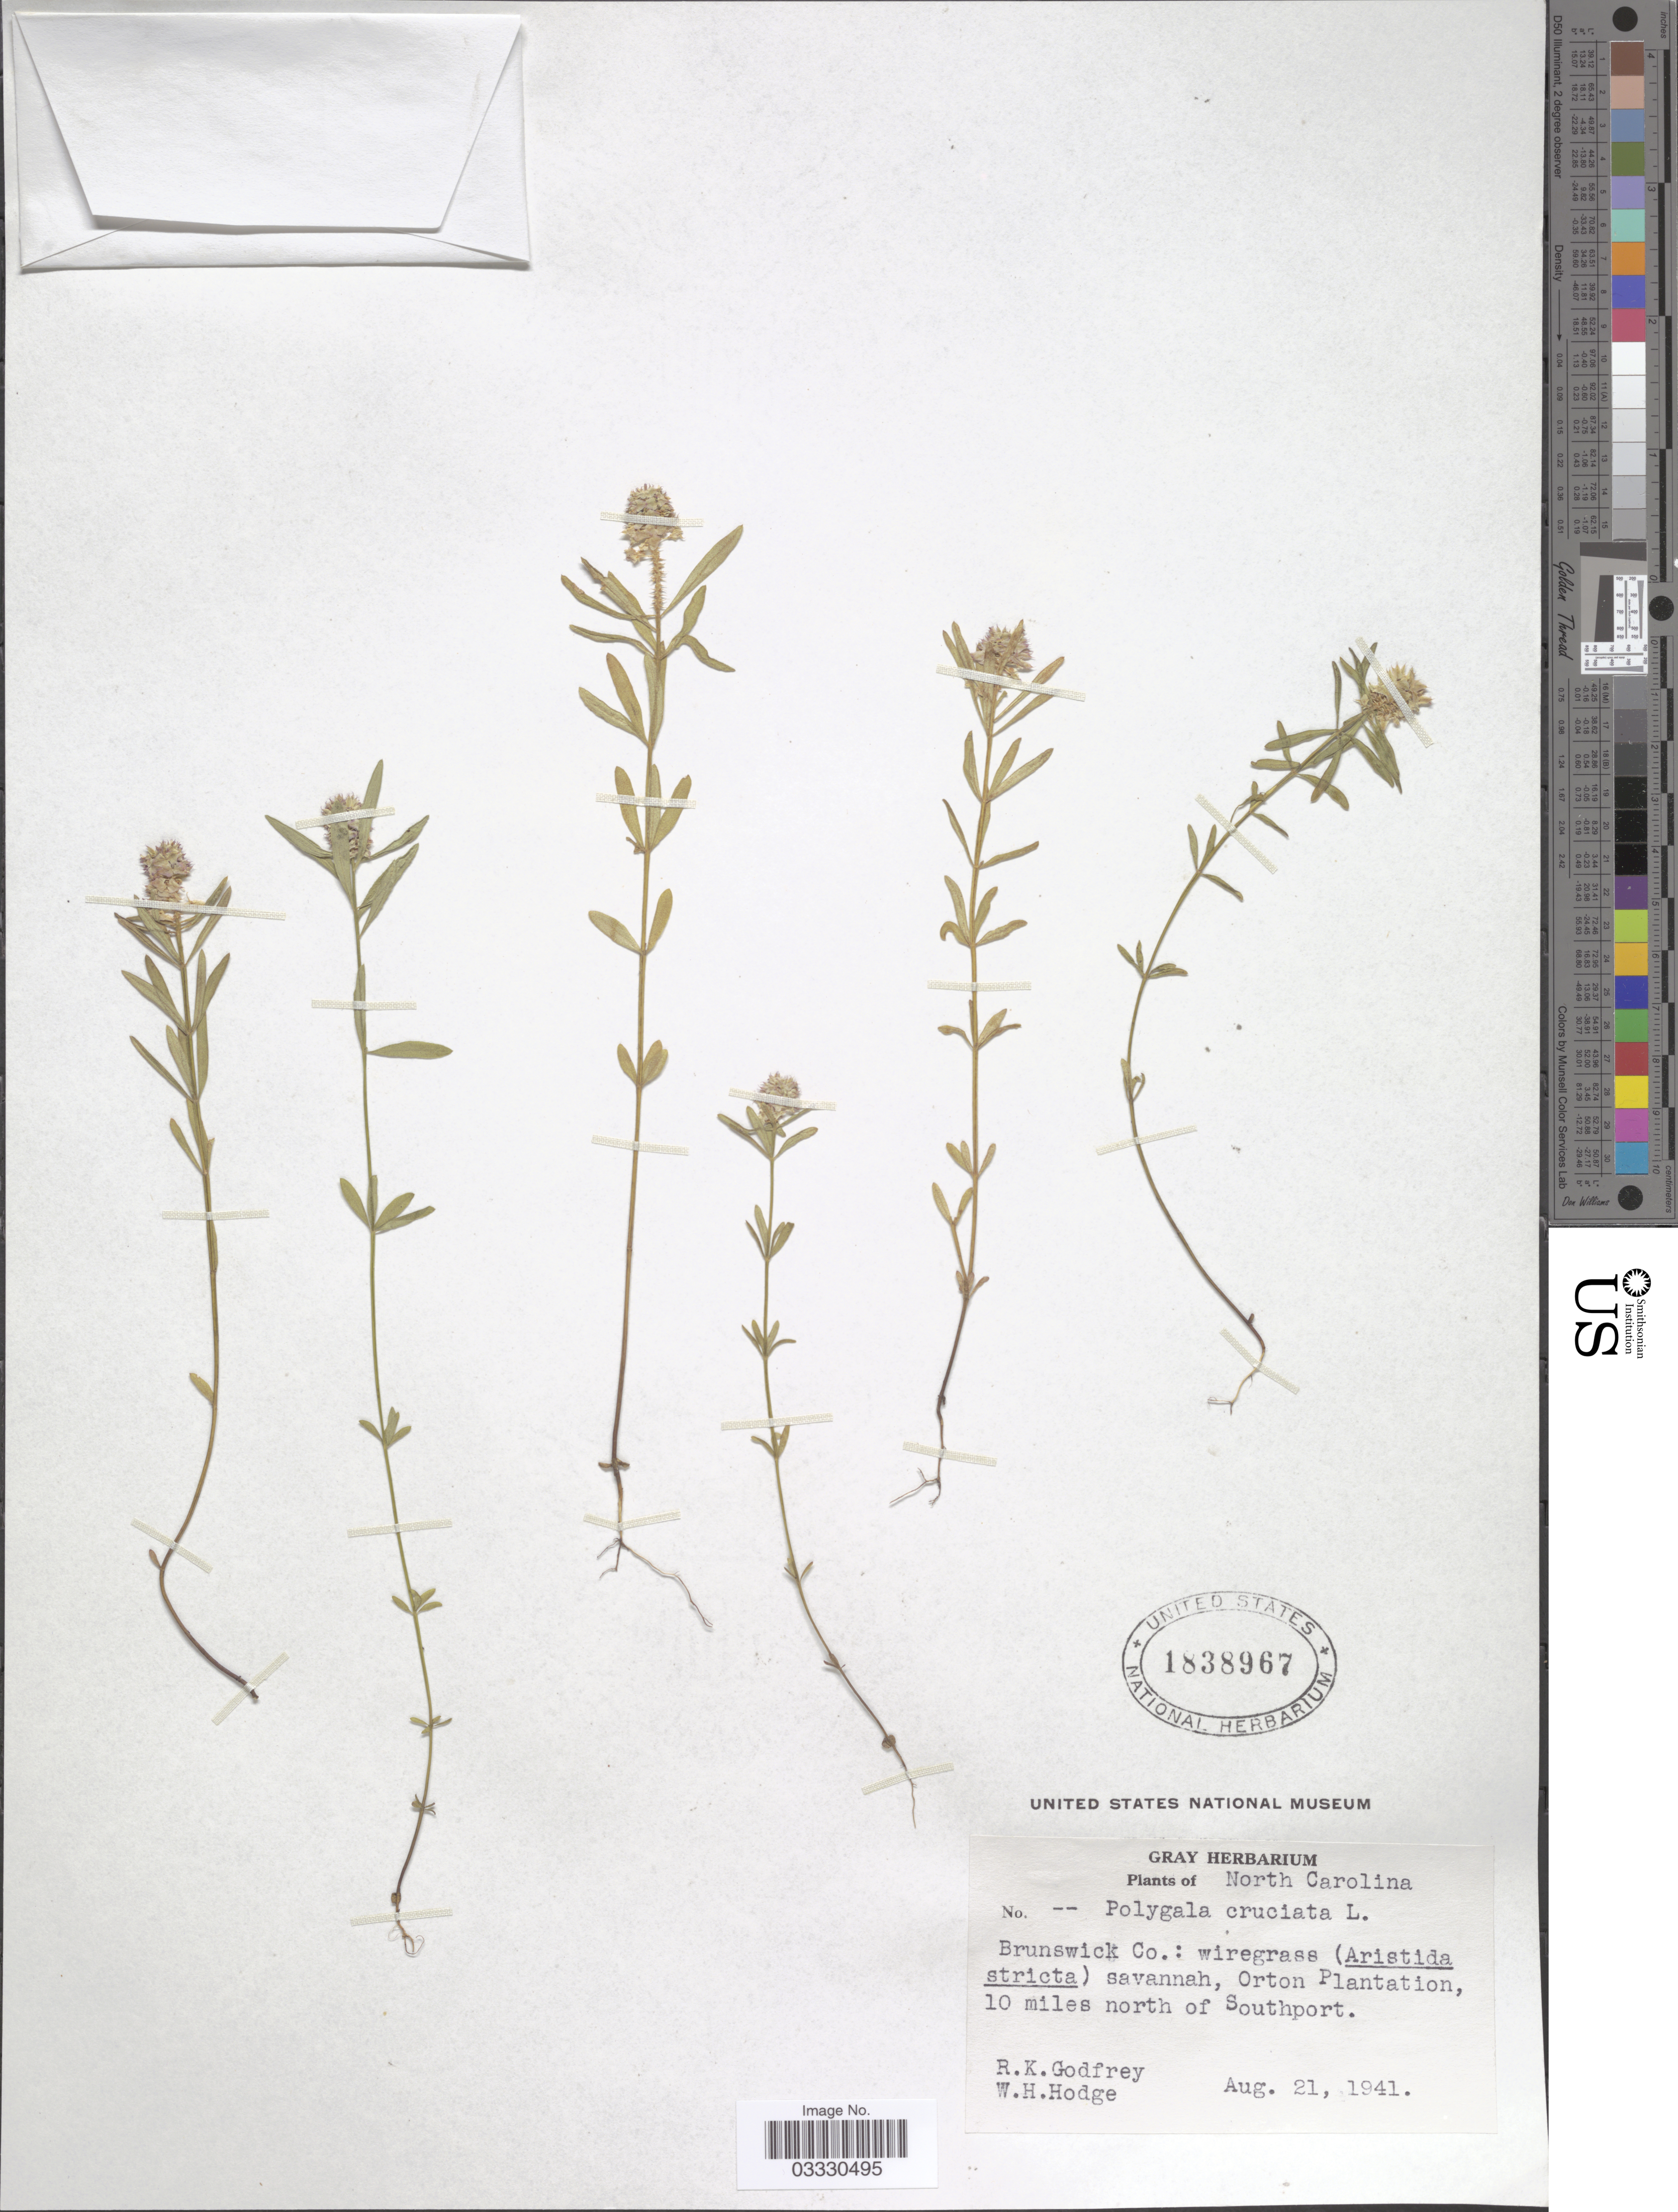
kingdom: Plantae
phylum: Tracheophyta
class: Magnoliopsida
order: Fabales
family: Polygalaceae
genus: Polygala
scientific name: Polygala cruciata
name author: L.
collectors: R. K. Godfrey & W. Hodge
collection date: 1941-08-21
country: United States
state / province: North Carolina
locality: Brunswick Co.: Orton Plantation, 10 miles north of Southport.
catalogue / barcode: US 1838967